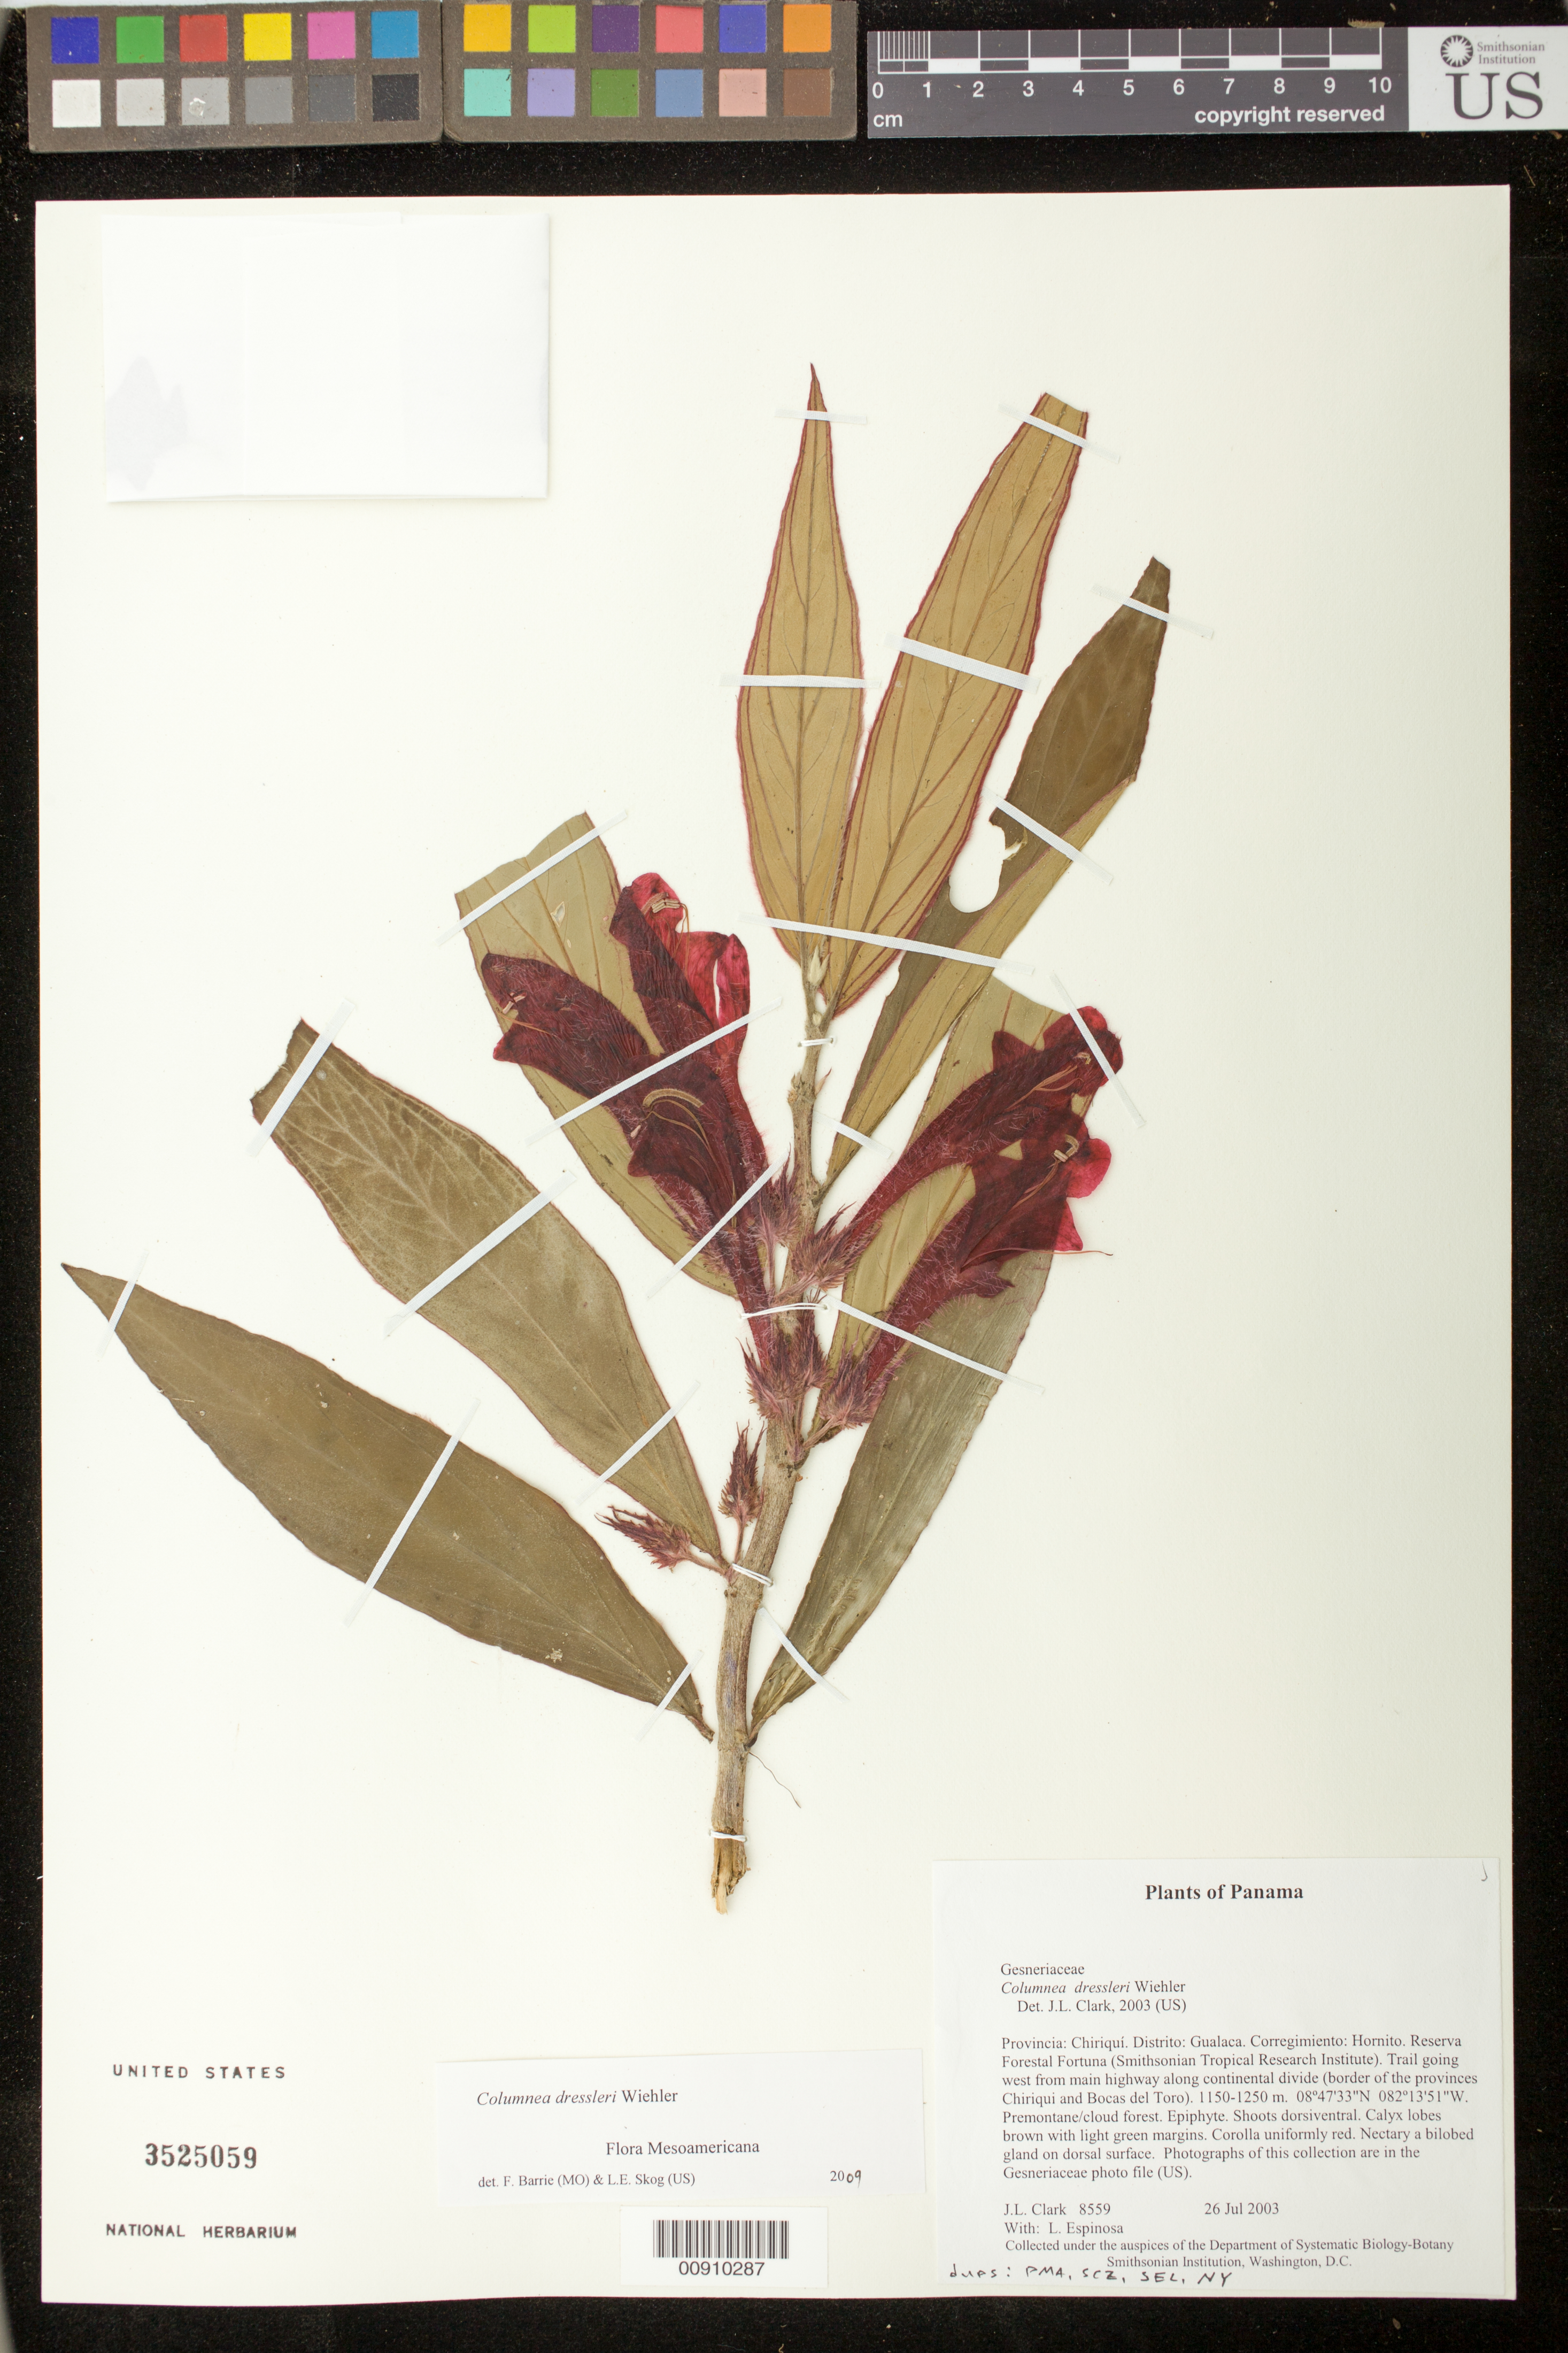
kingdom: Plantae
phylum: Tracheophyta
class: Magnoliopsida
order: Lamiales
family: Gesneriaceae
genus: Columnea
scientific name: Columnea dressleri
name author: Wiehler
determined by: Clark, J. L., (SEL), The Marie Selby Botanical Garden (UNITED STATES)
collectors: J. L. Clark & L. Espinosa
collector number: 8559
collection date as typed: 26 Jul 2003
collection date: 2003-07-26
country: Panama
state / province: Chiriquí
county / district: Gualaca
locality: Gualaca. Corregimiento: Hornito. Reserva Forestal Fortuna (Smithsonian Tropical Research Institute). Trail going west from main highway along continental divide (border of the provinces Chiriqui and Bocas del Toro).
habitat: Premontane/cloud forest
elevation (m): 1150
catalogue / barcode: US 3525059